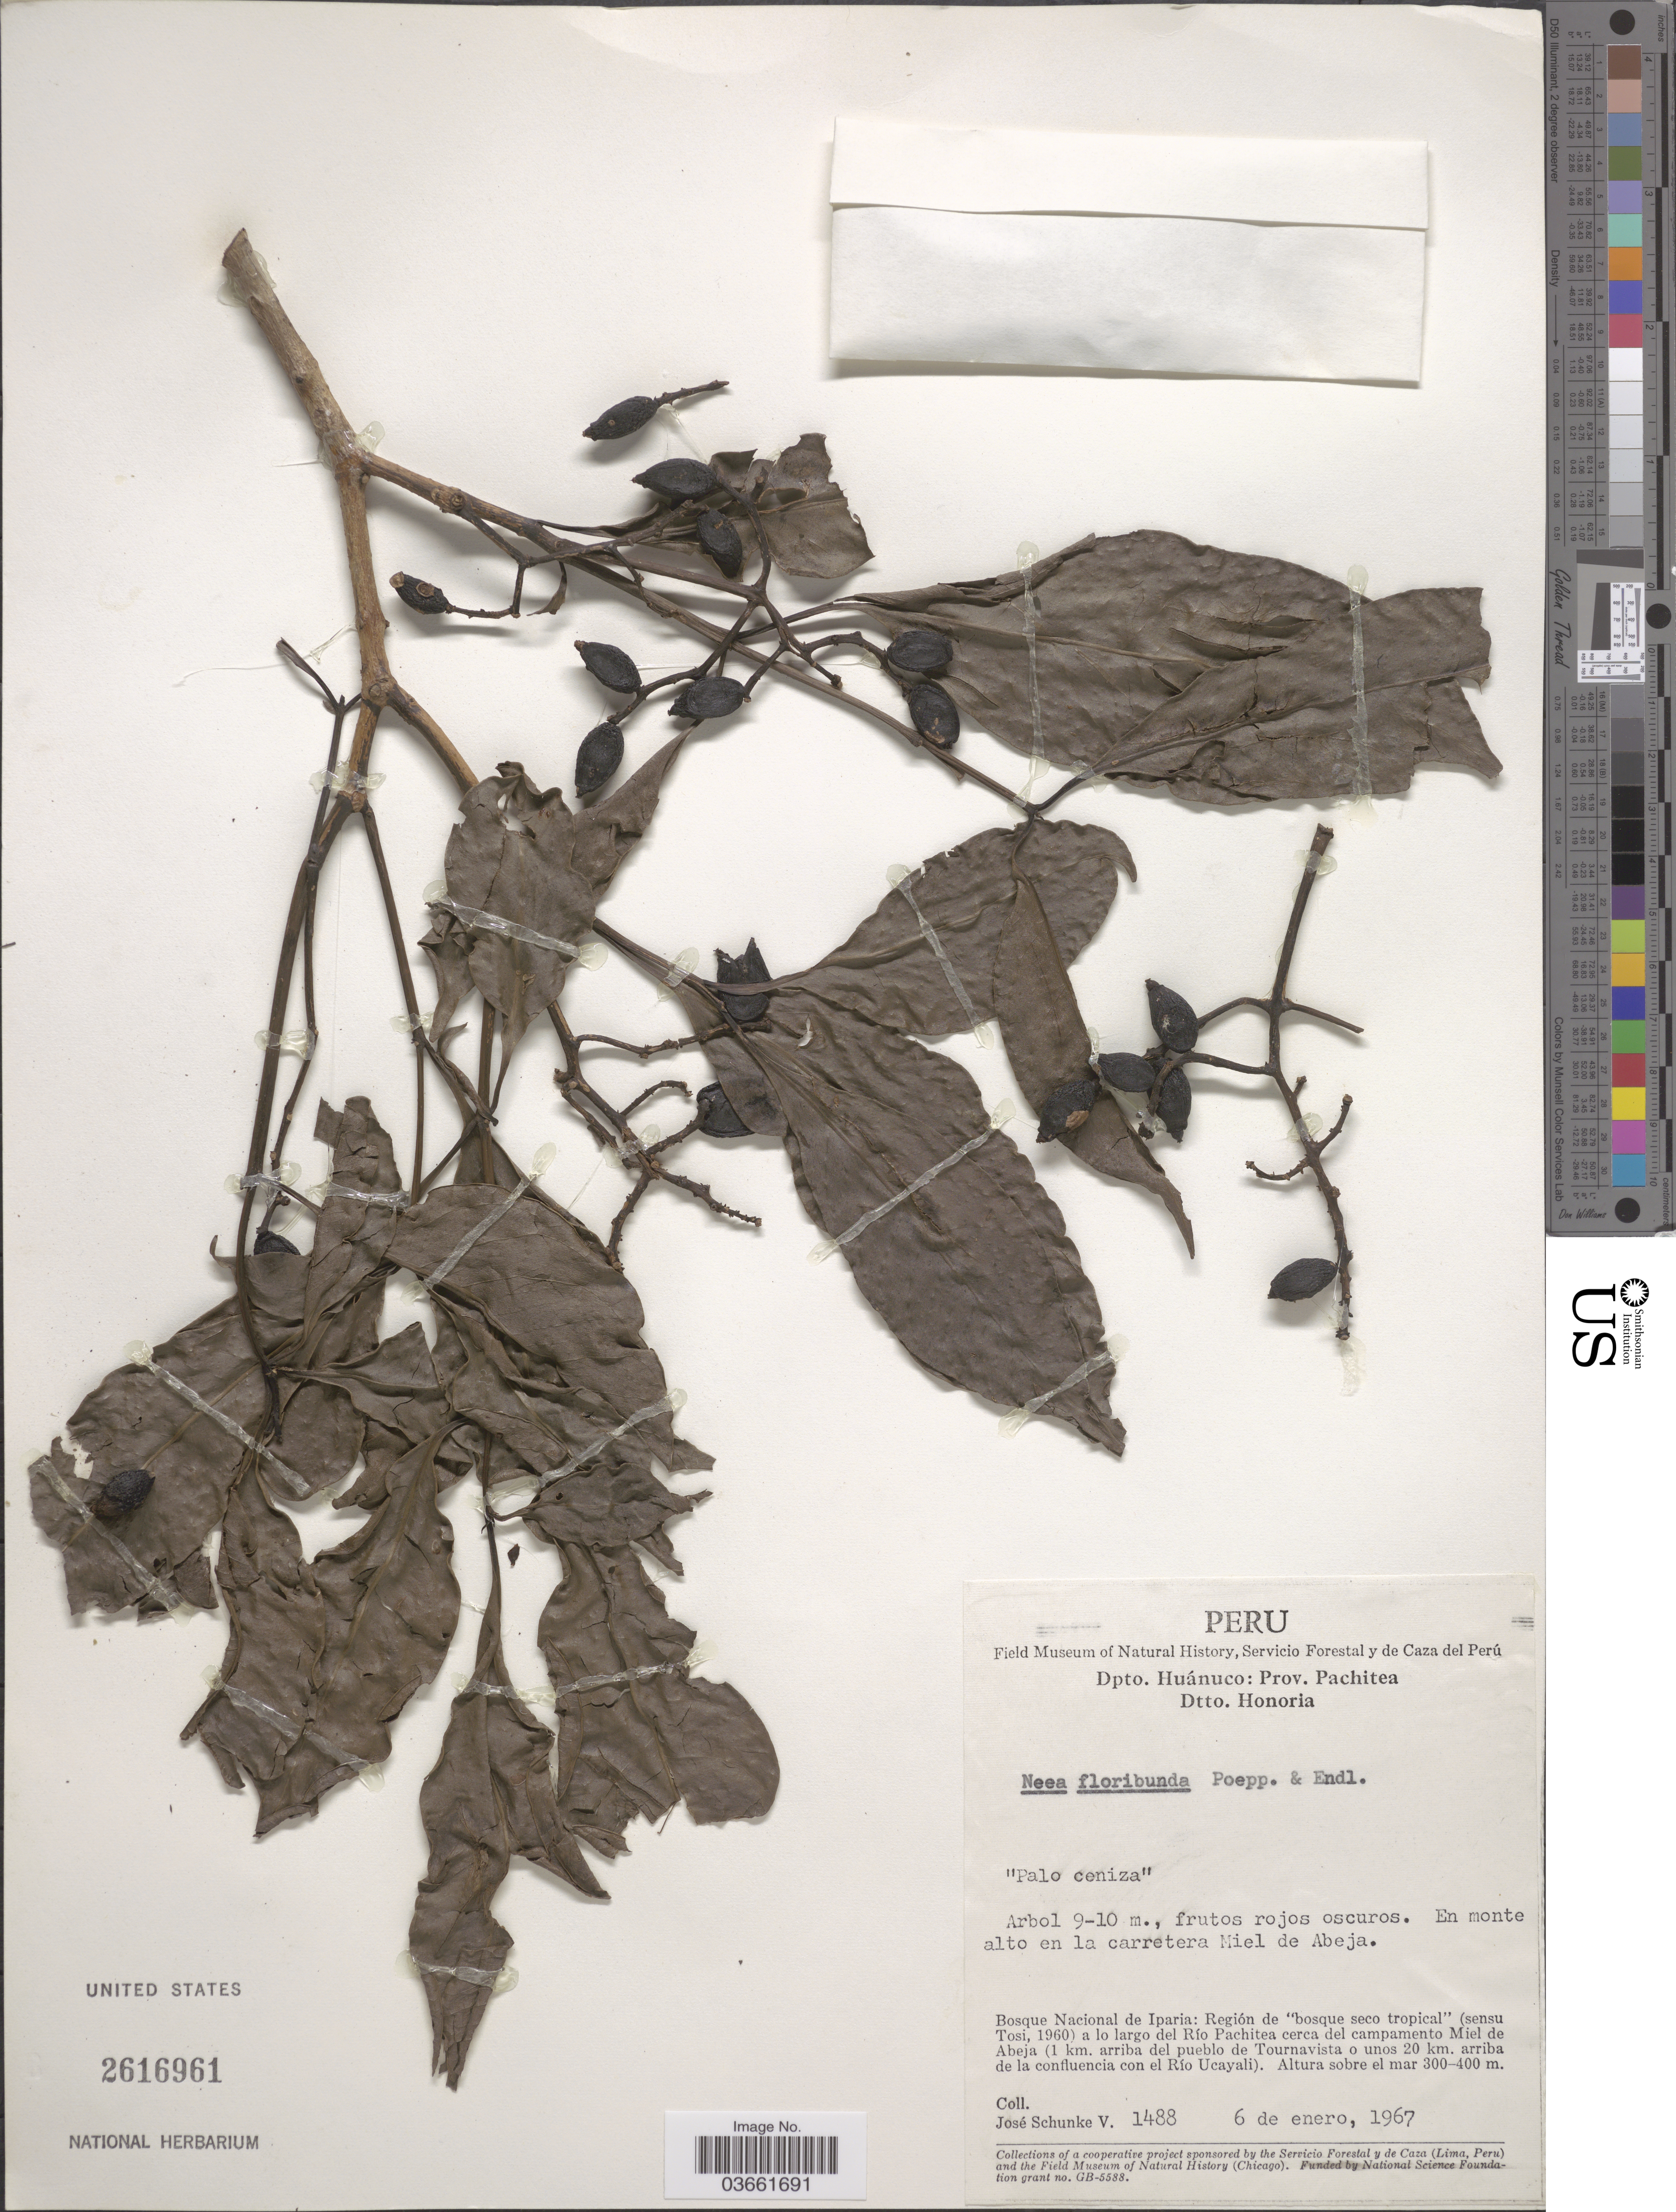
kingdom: Plantae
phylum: Tracheophyta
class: Magnoliopsida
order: Caryophyllales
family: Nyctaginaceae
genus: Neea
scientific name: Neea floribunda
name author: Poepp. & Endl.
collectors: J. Schunke Vigo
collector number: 1488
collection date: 1967-01-06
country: Peru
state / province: Huánuco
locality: Dpto. Huánuco: Prov. Pachitea, Dtto. Honoria. En monte alto en la carretera Miel de Abeja. Bosque Nacional de Iparia: Región de "bosque seco tropical" (sensu Tosi, 1960) a lo largo del Río Pachitea cerca del campamento Miel de Abeja (1 km. arriba del pueblo de Tournavista o unos 20 km. arriba de la confluencia con el Río Ucayali).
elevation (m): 300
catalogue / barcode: US 2616961